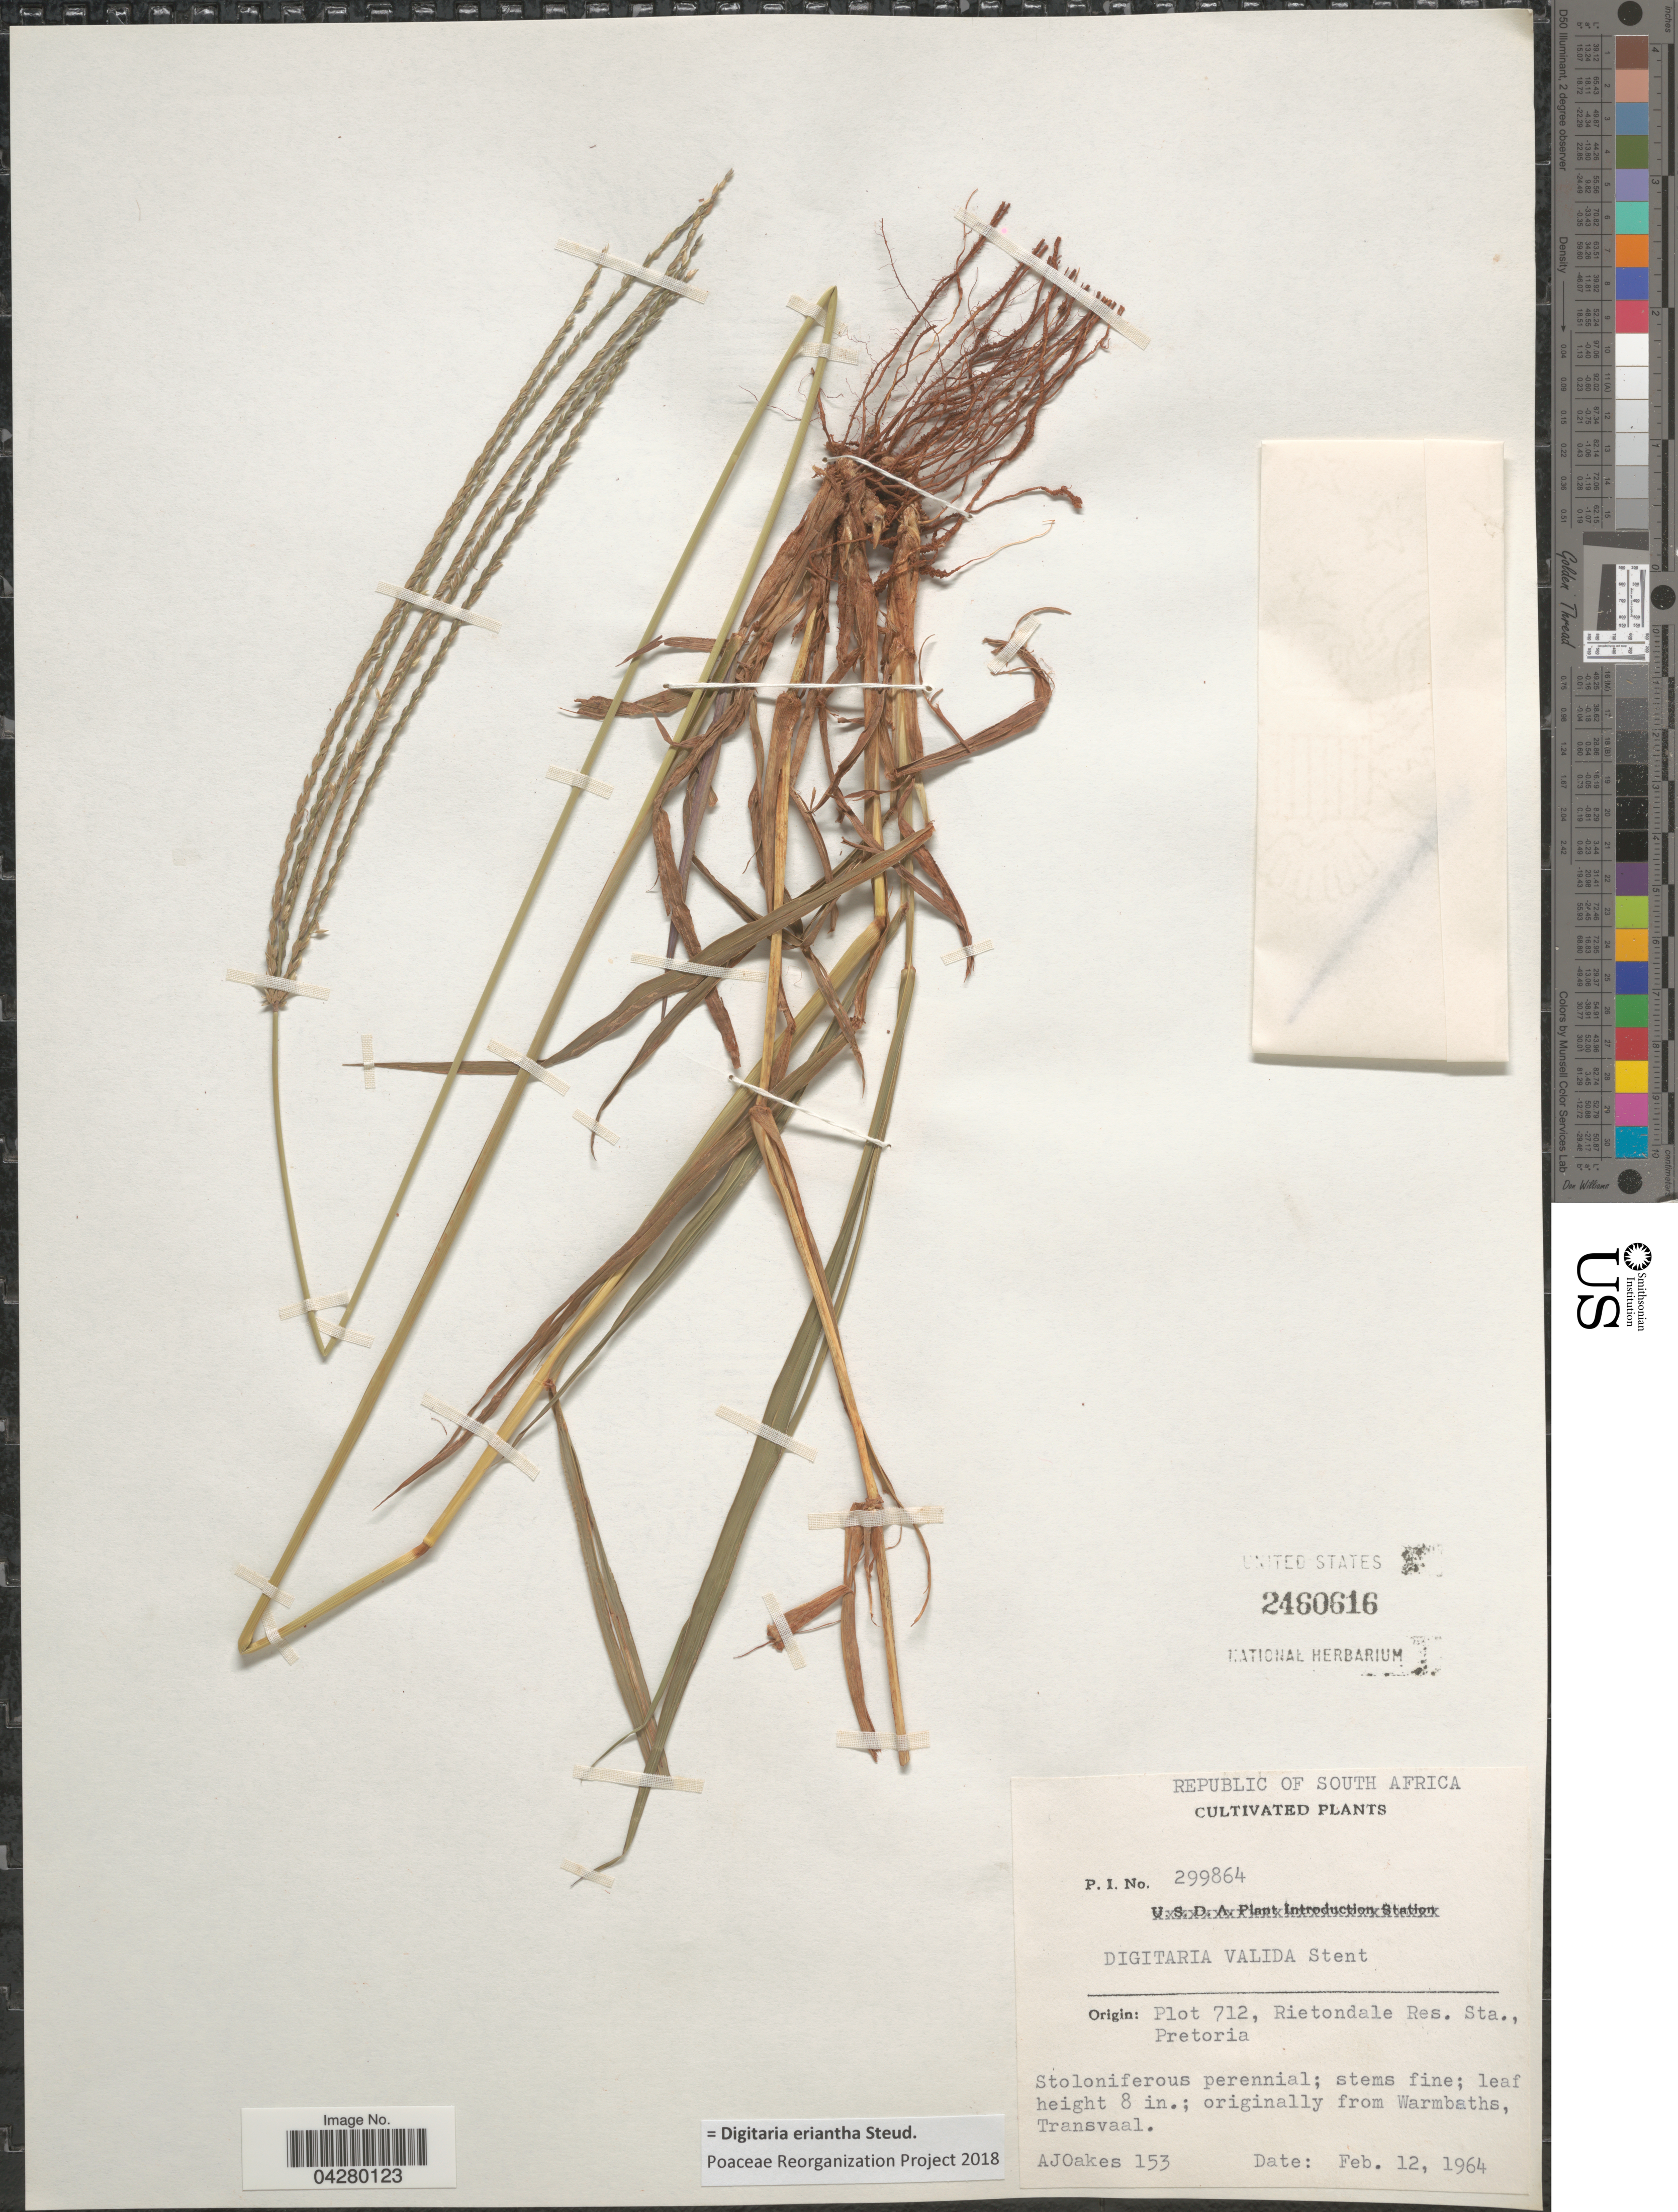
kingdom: Plantae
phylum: Tracheophyta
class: Liliopsida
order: Poales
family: Poaceae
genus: Digitaria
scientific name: Digitaria eriantha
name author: Steud.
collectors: A. Oakes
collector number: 153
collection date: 1964-02-12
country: South Africa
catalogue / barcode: US 2460616